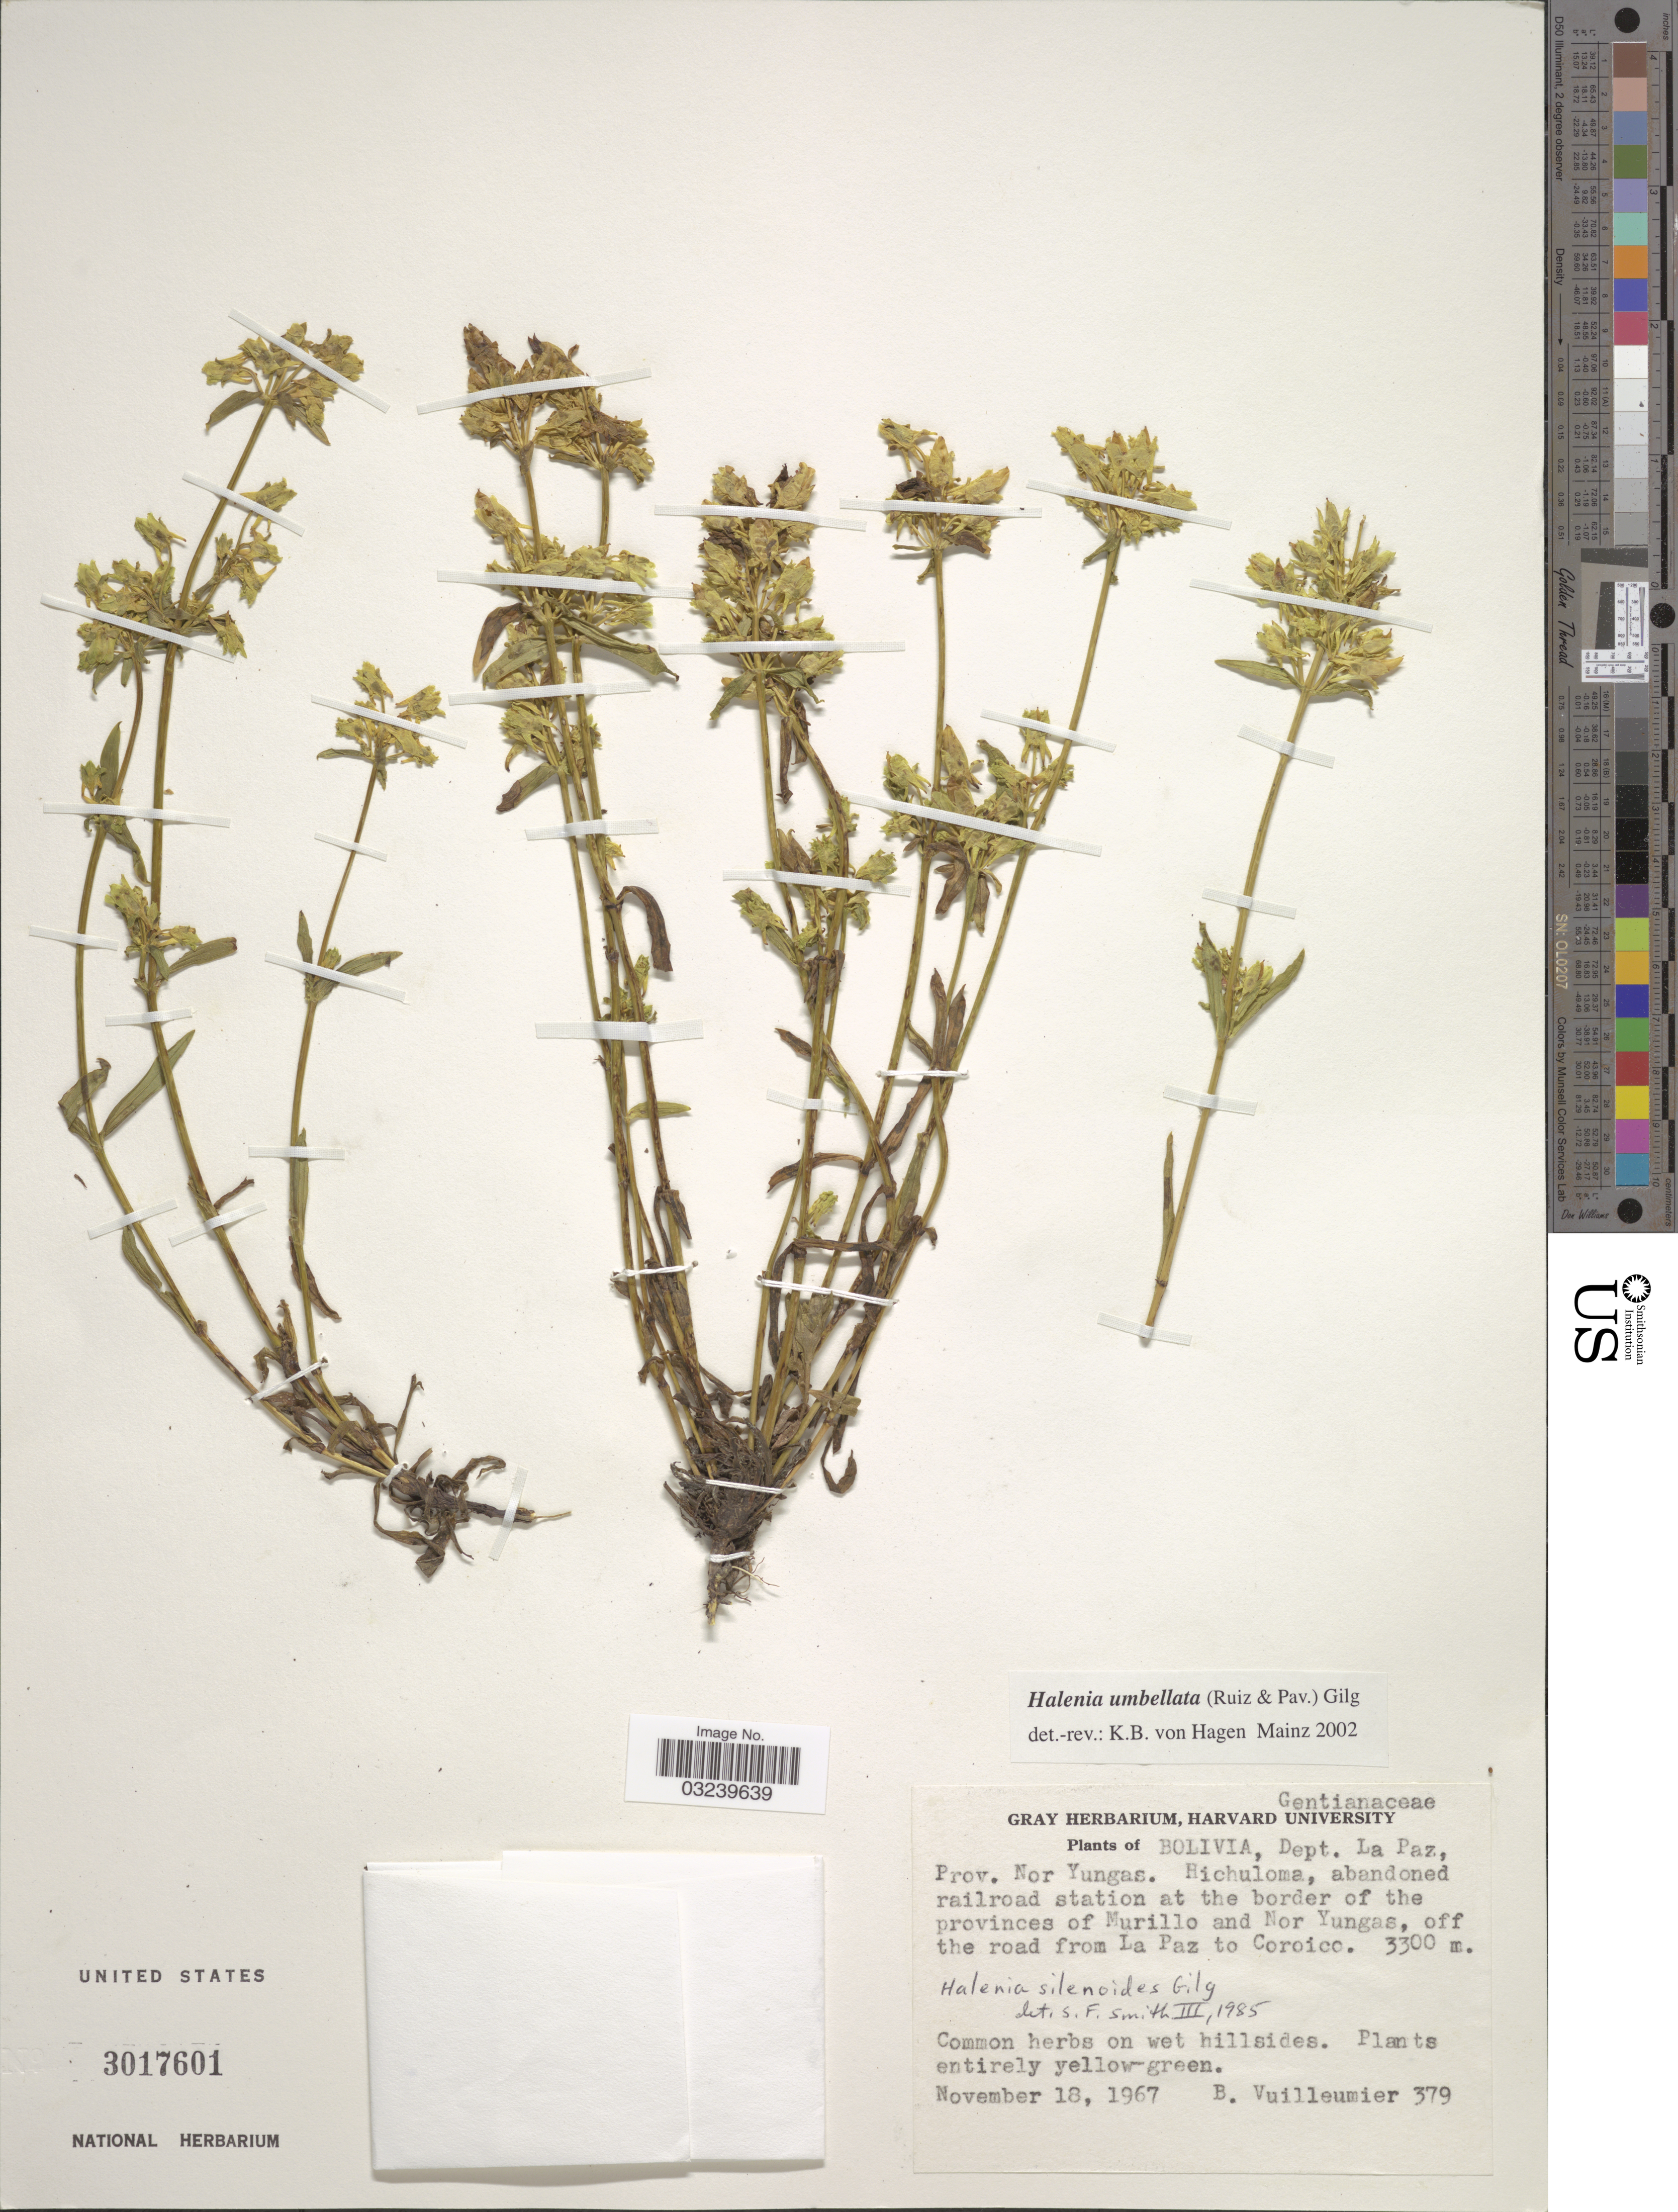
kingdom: Plantae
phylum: Tracheophyta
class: Magnoliopsida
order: Gentianales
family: Gentianaceae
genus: Halenia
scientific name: Halenia umbellata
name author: (Ruiz & Pav.) Gilg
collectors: B. Vuilleumier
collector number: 379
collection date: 1967-11-18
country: Bolivia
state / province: La Paz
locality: Dept. La Paz, Prov. Nor Yungas, Hichuloma, abandoned railroad station at the border of the provinces of Murillo and Nor Yungas, off the road from La Paz to Coroico.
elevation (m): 3300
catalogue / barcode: US 3017601